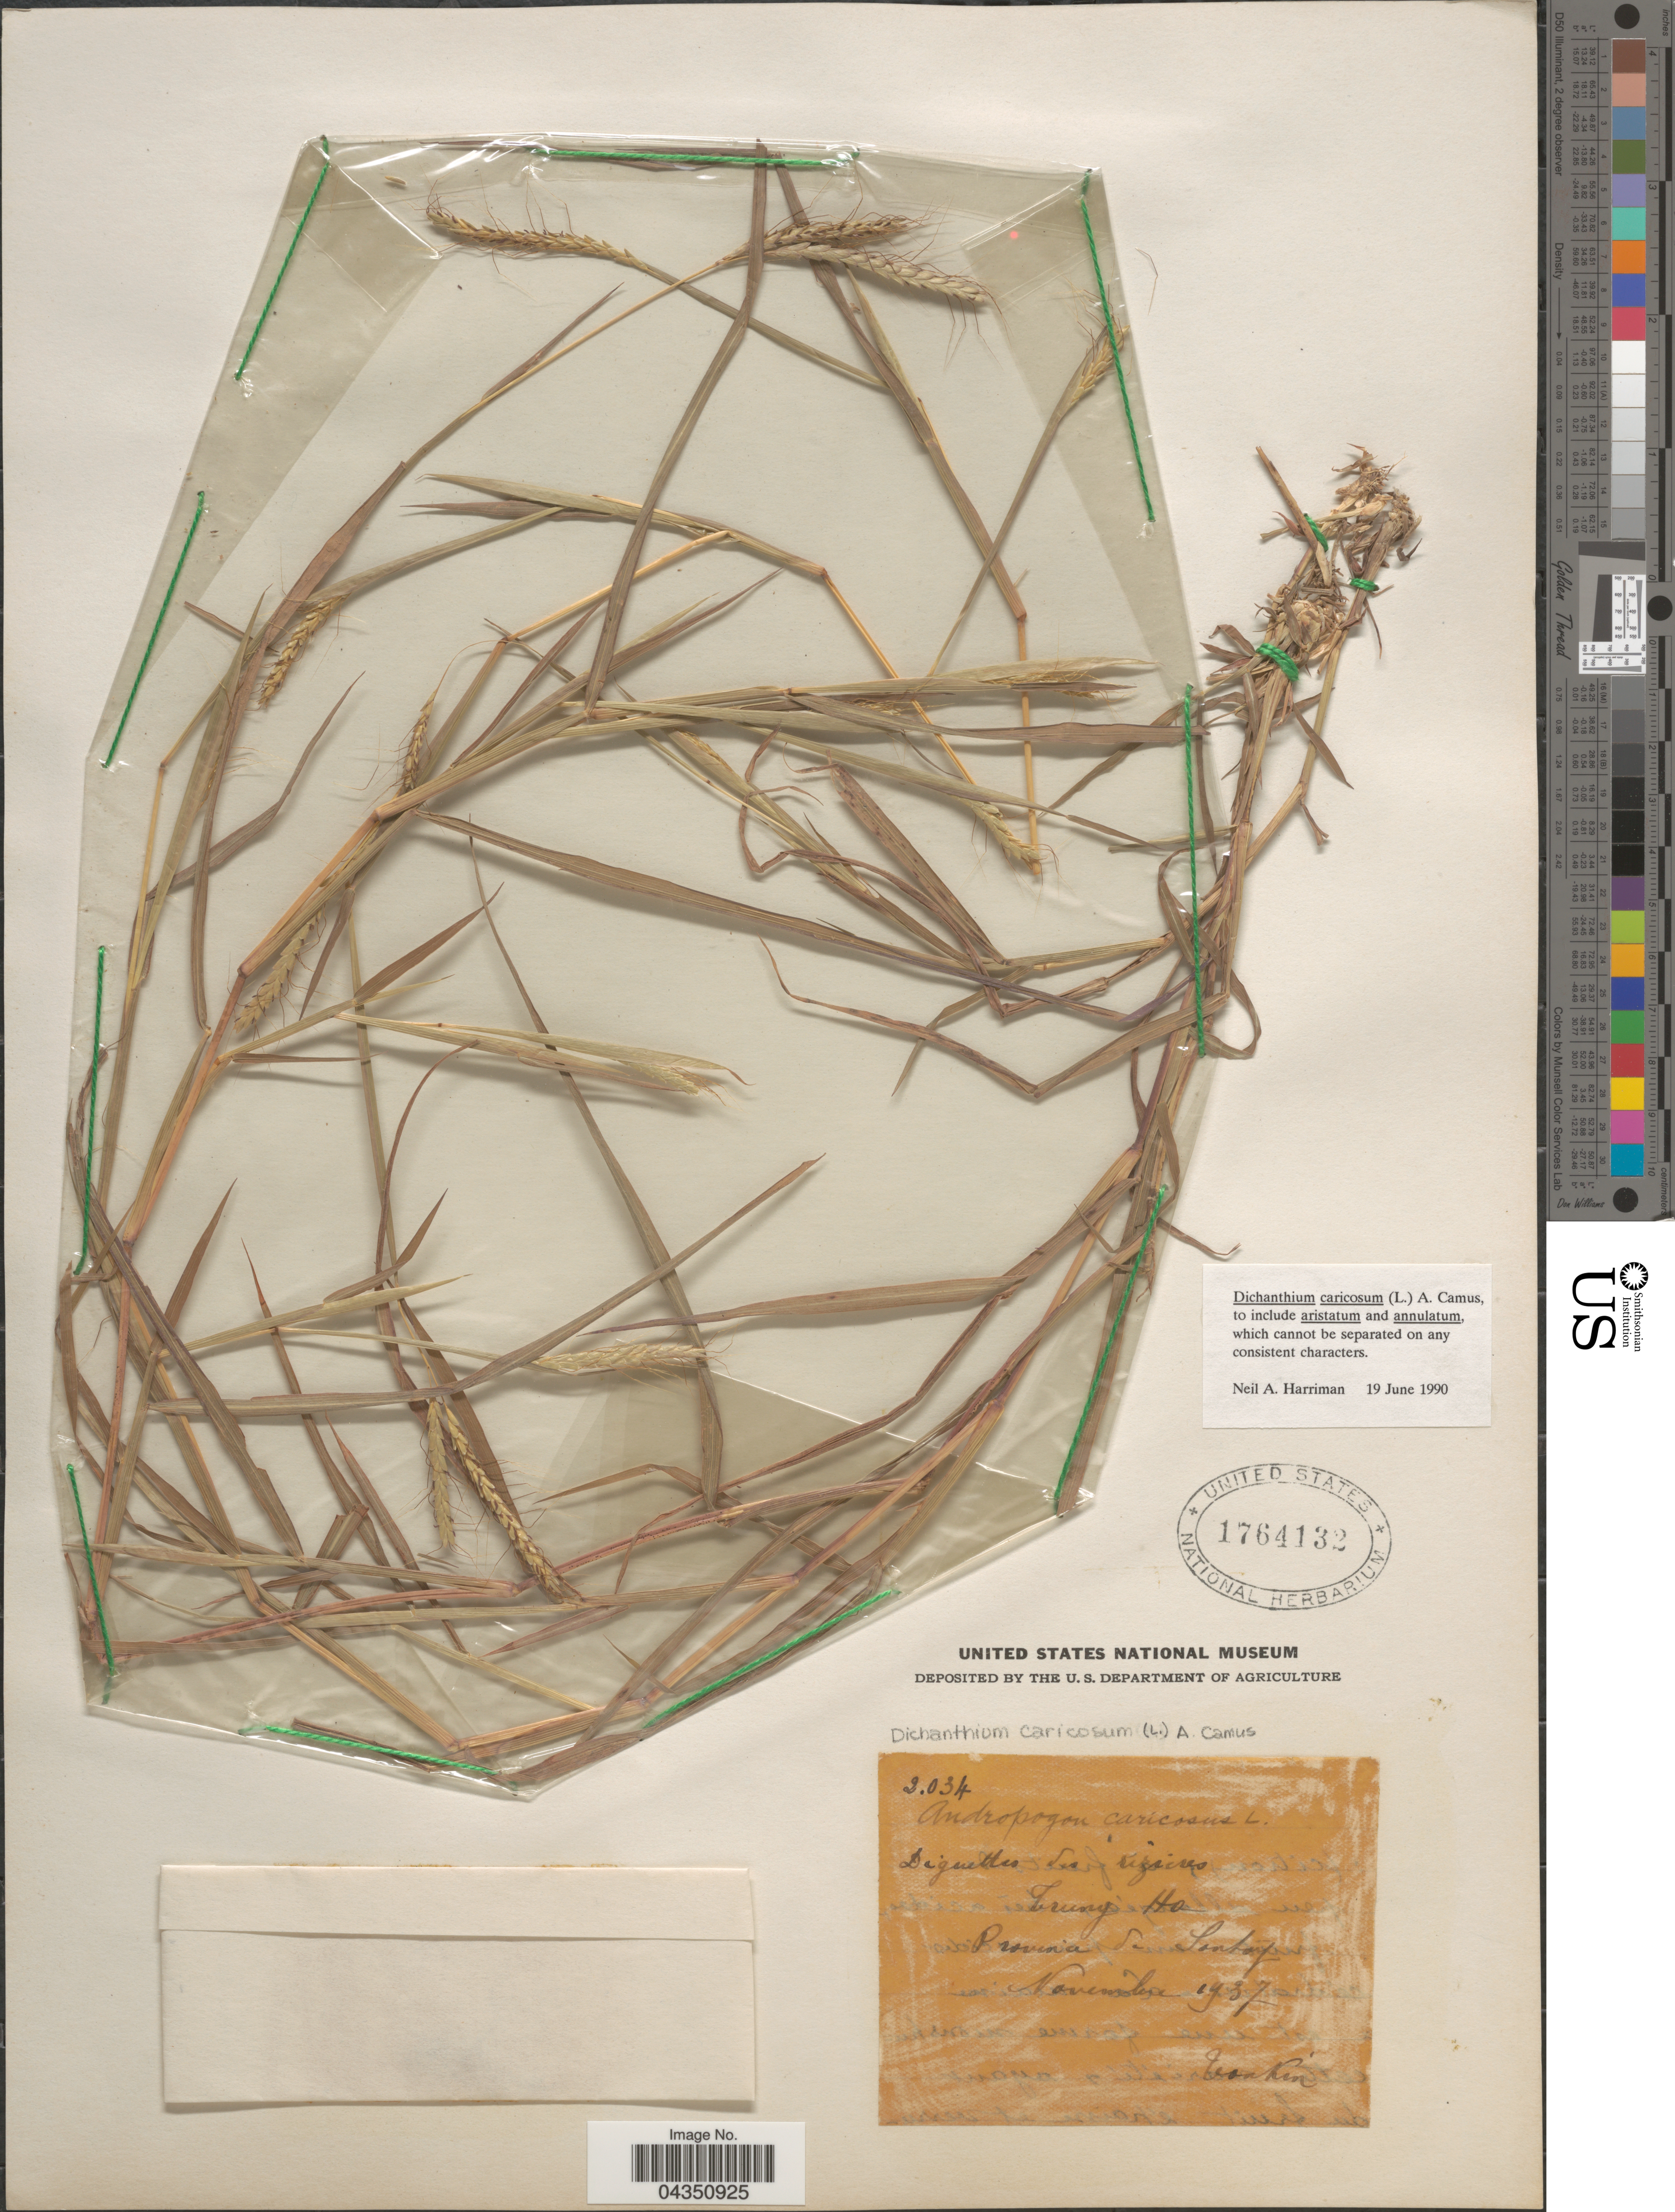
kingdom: Plantae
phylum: Tracheophyta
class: Liliopsida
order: Poales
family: Poaceae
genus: Dichanthium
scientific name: Dichanthium caricosum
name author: (L.) A. Camus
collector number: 3034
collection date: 1937-11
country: Vietnam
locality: Trung Ho. Province de Sontay. Tonkin.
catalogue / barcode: US 1764132